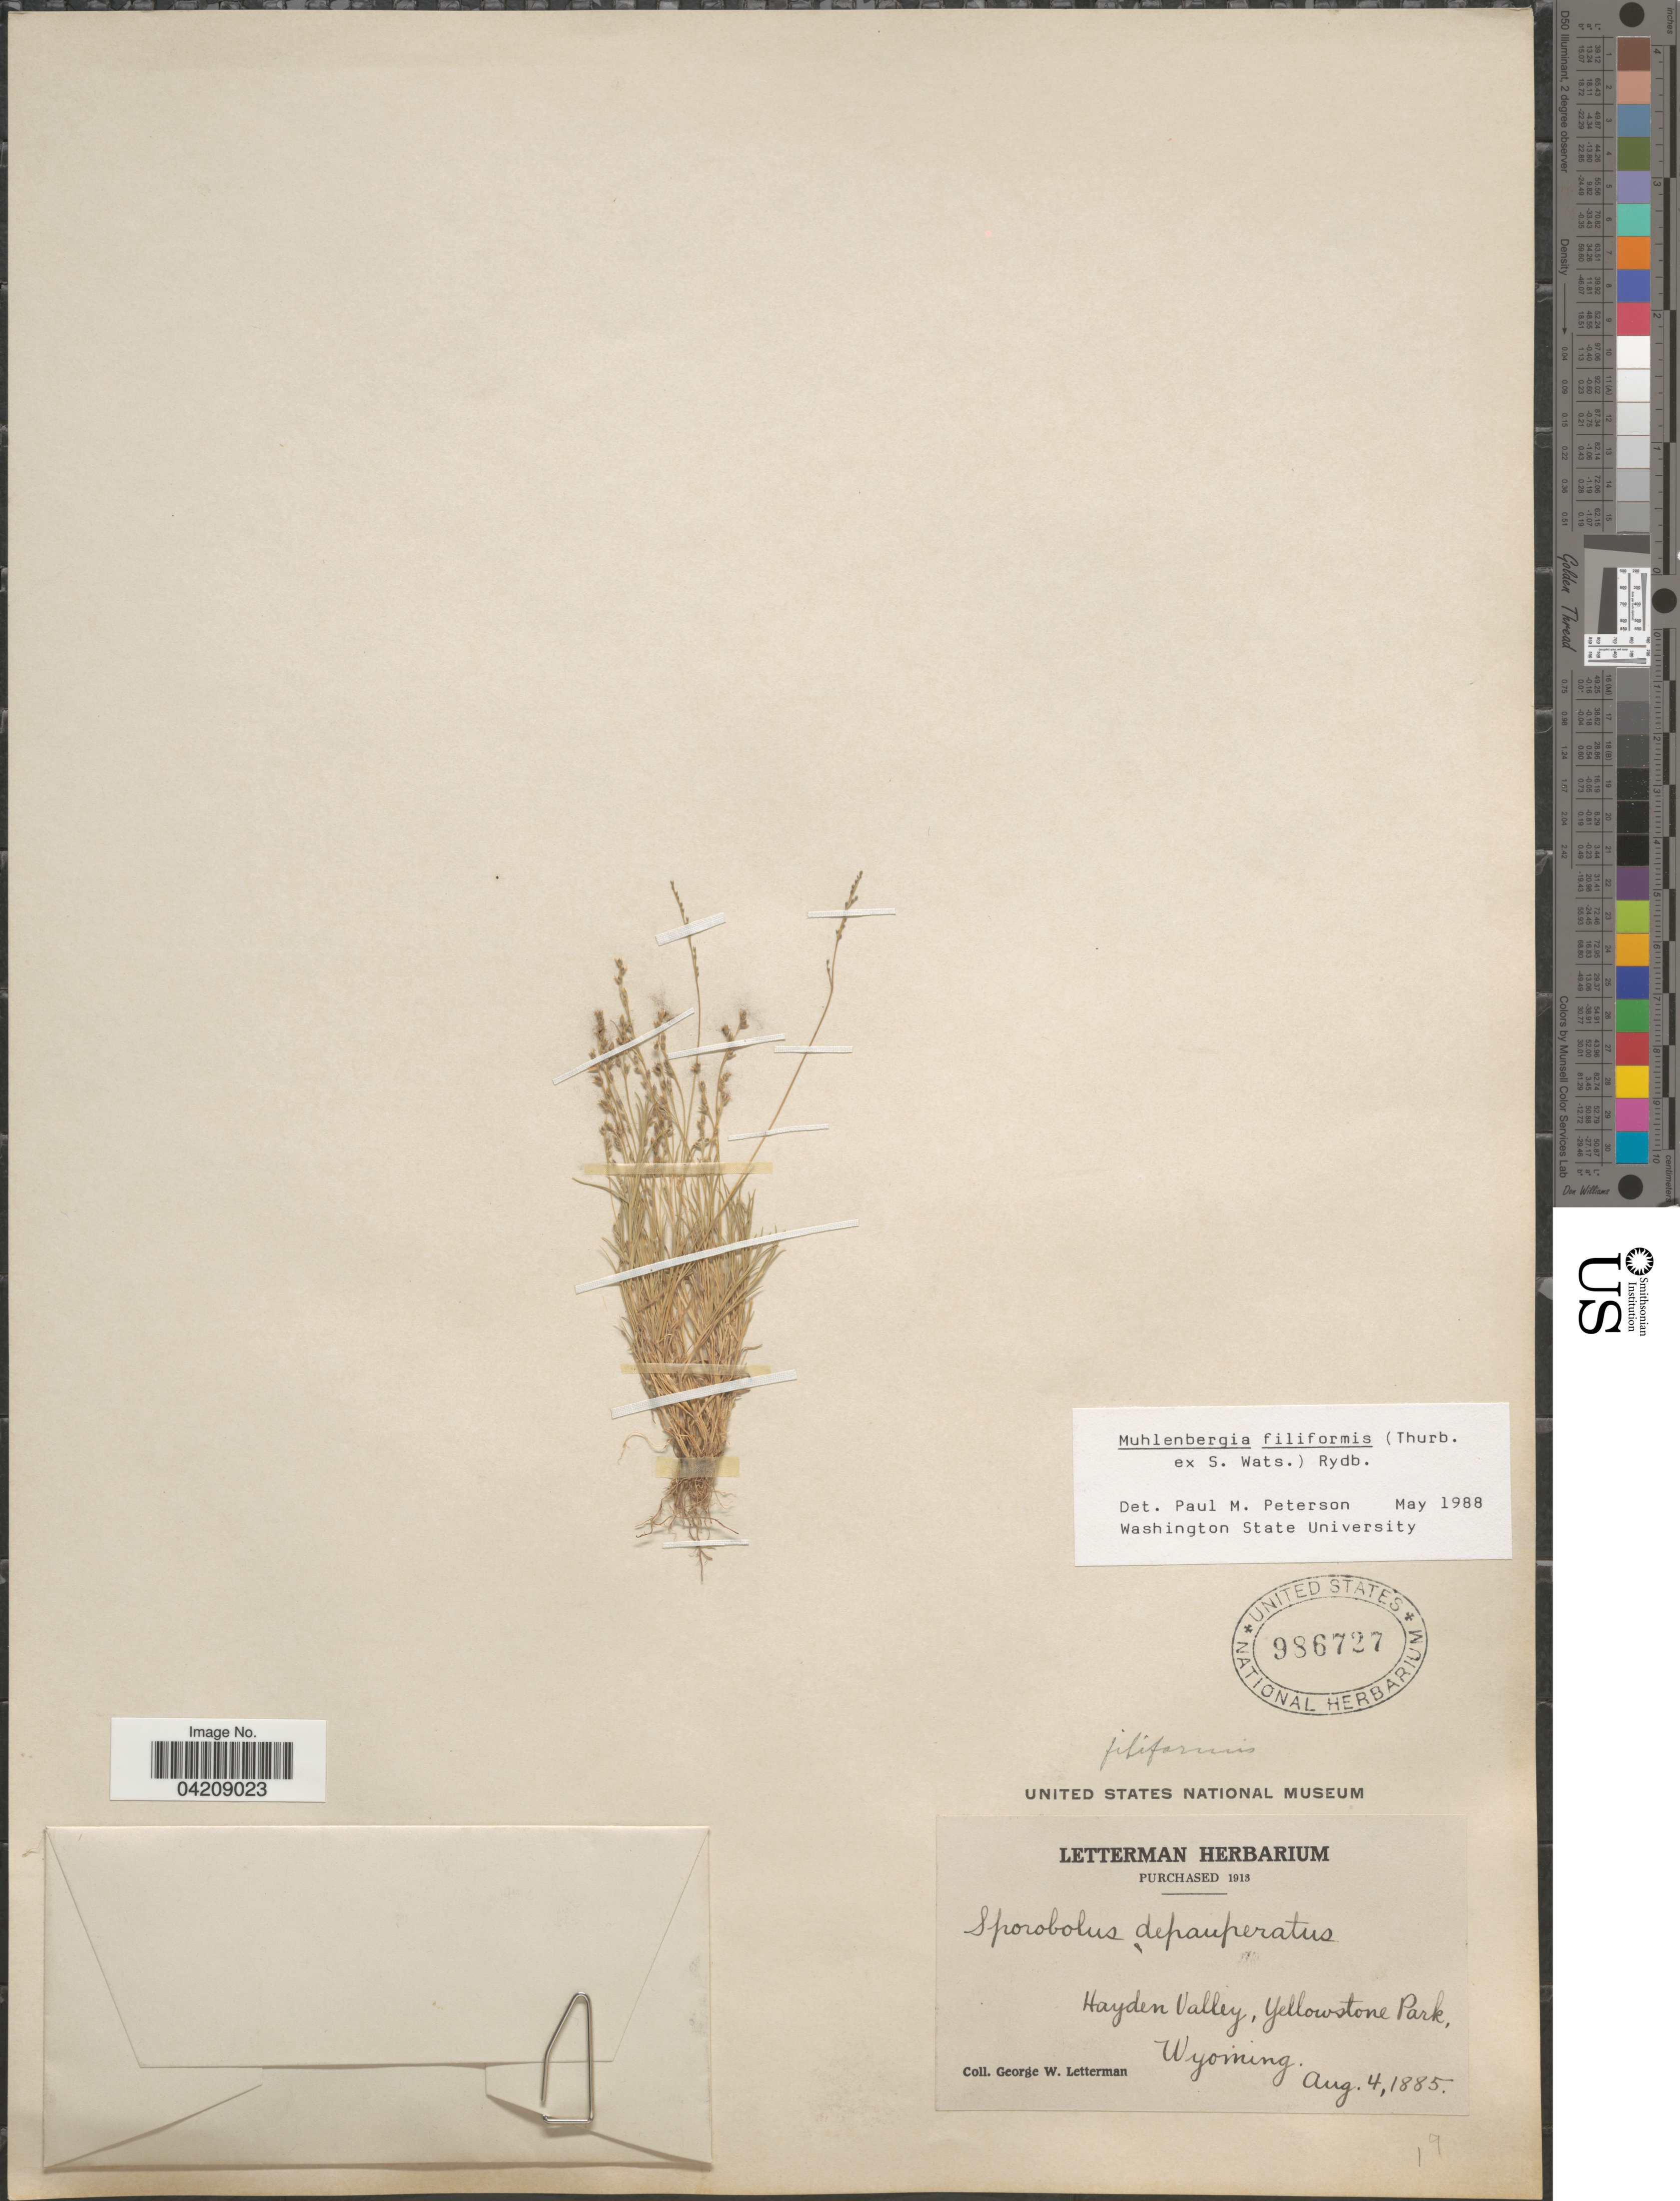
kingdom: Plantae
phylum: Tracheophyta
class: Liliopsida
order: Poales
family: Poaceae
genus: Muhlenbergia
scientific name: Muhlenbergia filiformis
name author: (Thurb. ex S. Watson) Rydb.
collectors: G. W. Letterman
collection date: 1885-08-04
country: United States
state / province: Wyoming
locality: Hayden Valley, Yellowstone Park.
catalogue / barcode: US 986727